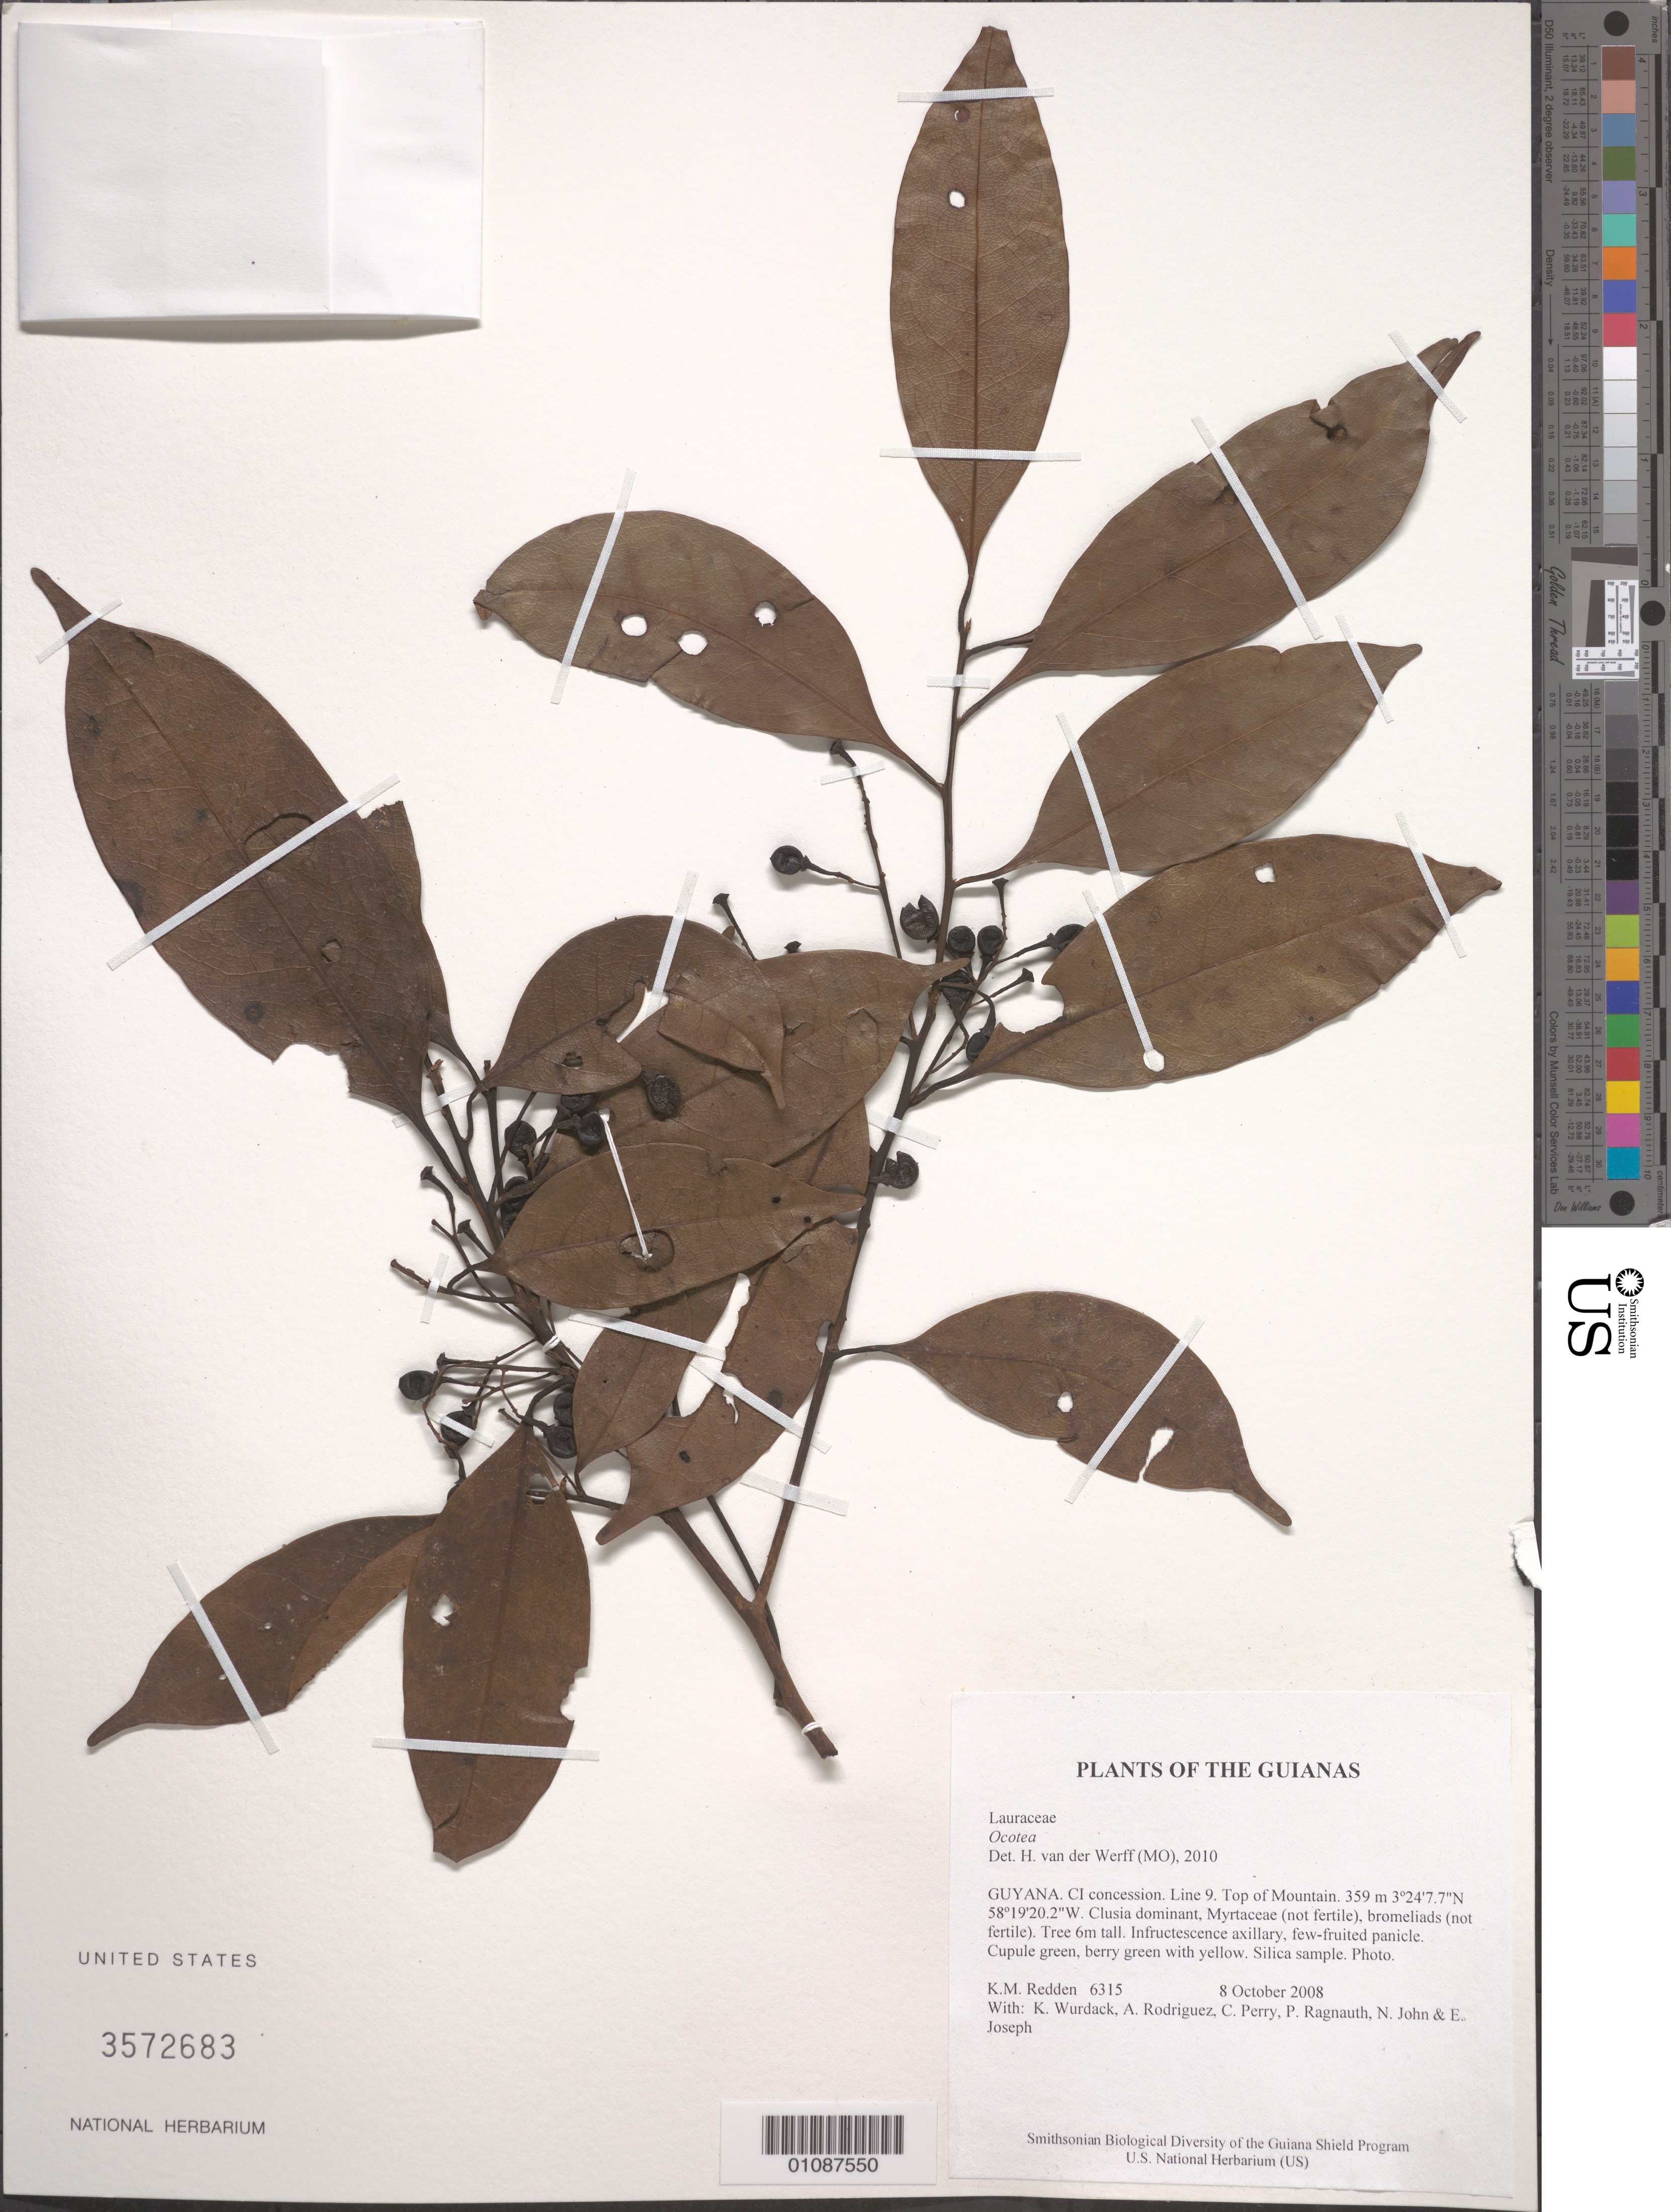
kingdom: Plantae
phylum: Tracheophyta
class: Magnoliopsida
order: Laurales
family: Lauraceae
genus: Ocotea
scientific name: Ocotea sp.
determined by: van der Werff, H., (MO), Missouri Botanical Garden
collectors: K. M. Redden, K. Wurdack, A. Rodriguez, C. Perry, P. Ragnauth, N. John & E. Joseph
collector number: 6315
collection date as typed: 8 October 2008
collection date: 2008-10-08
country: Guyana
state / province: U. Takutu-U. Essequibo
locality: CI concession. Line 9. Top of Mountain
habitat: Clusia dominant, Myrtaceae (not fertile), bromeliads (not fertile)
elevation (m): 359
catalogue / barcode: US 3572683